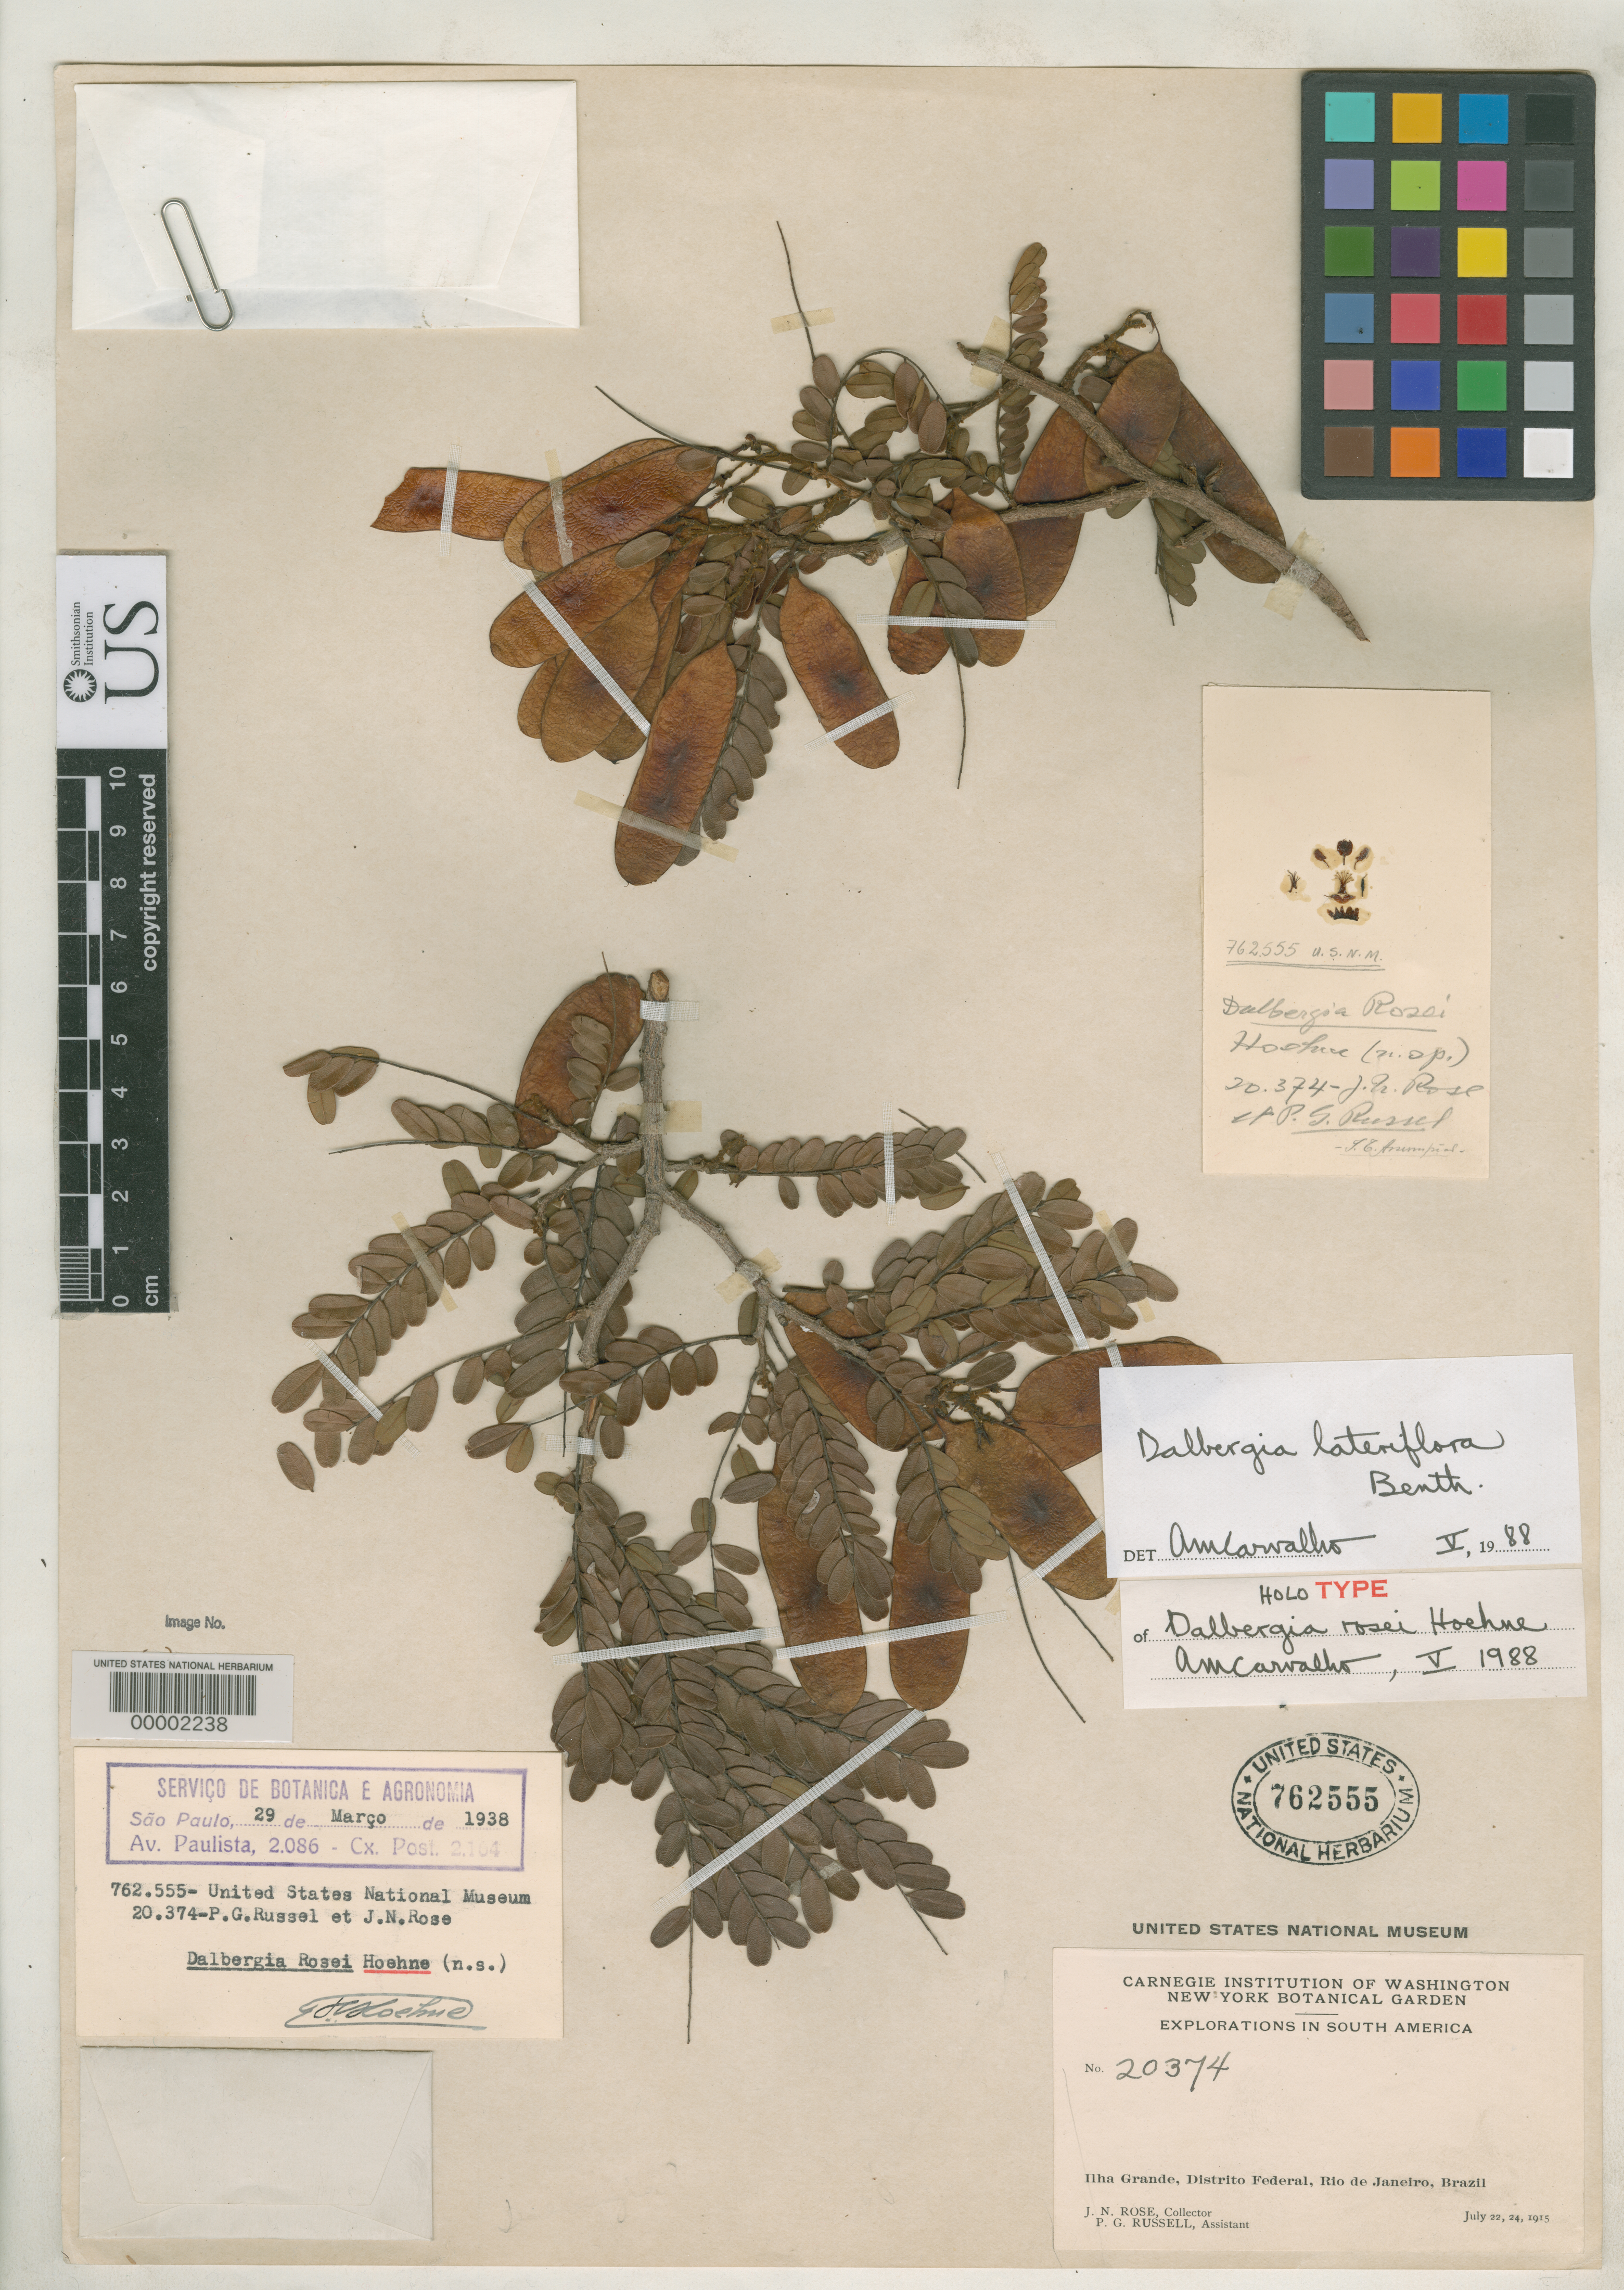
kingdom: Plantae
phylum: Tracheophyta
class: Magnoliopsida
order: Fabales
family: Fabaceae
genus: Dalbergia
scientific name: Dalbergia rosei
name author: Hoehne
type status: Type Collection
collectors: J. N. Rose & P. G. Russell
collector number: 20374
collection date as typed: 22 Jul 1915 and 24 Jul 1915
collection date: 1915-07-22,1915-07-24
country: Brazil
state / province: Rio de Janeiro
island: Ilha Grande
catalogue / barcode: US 762555